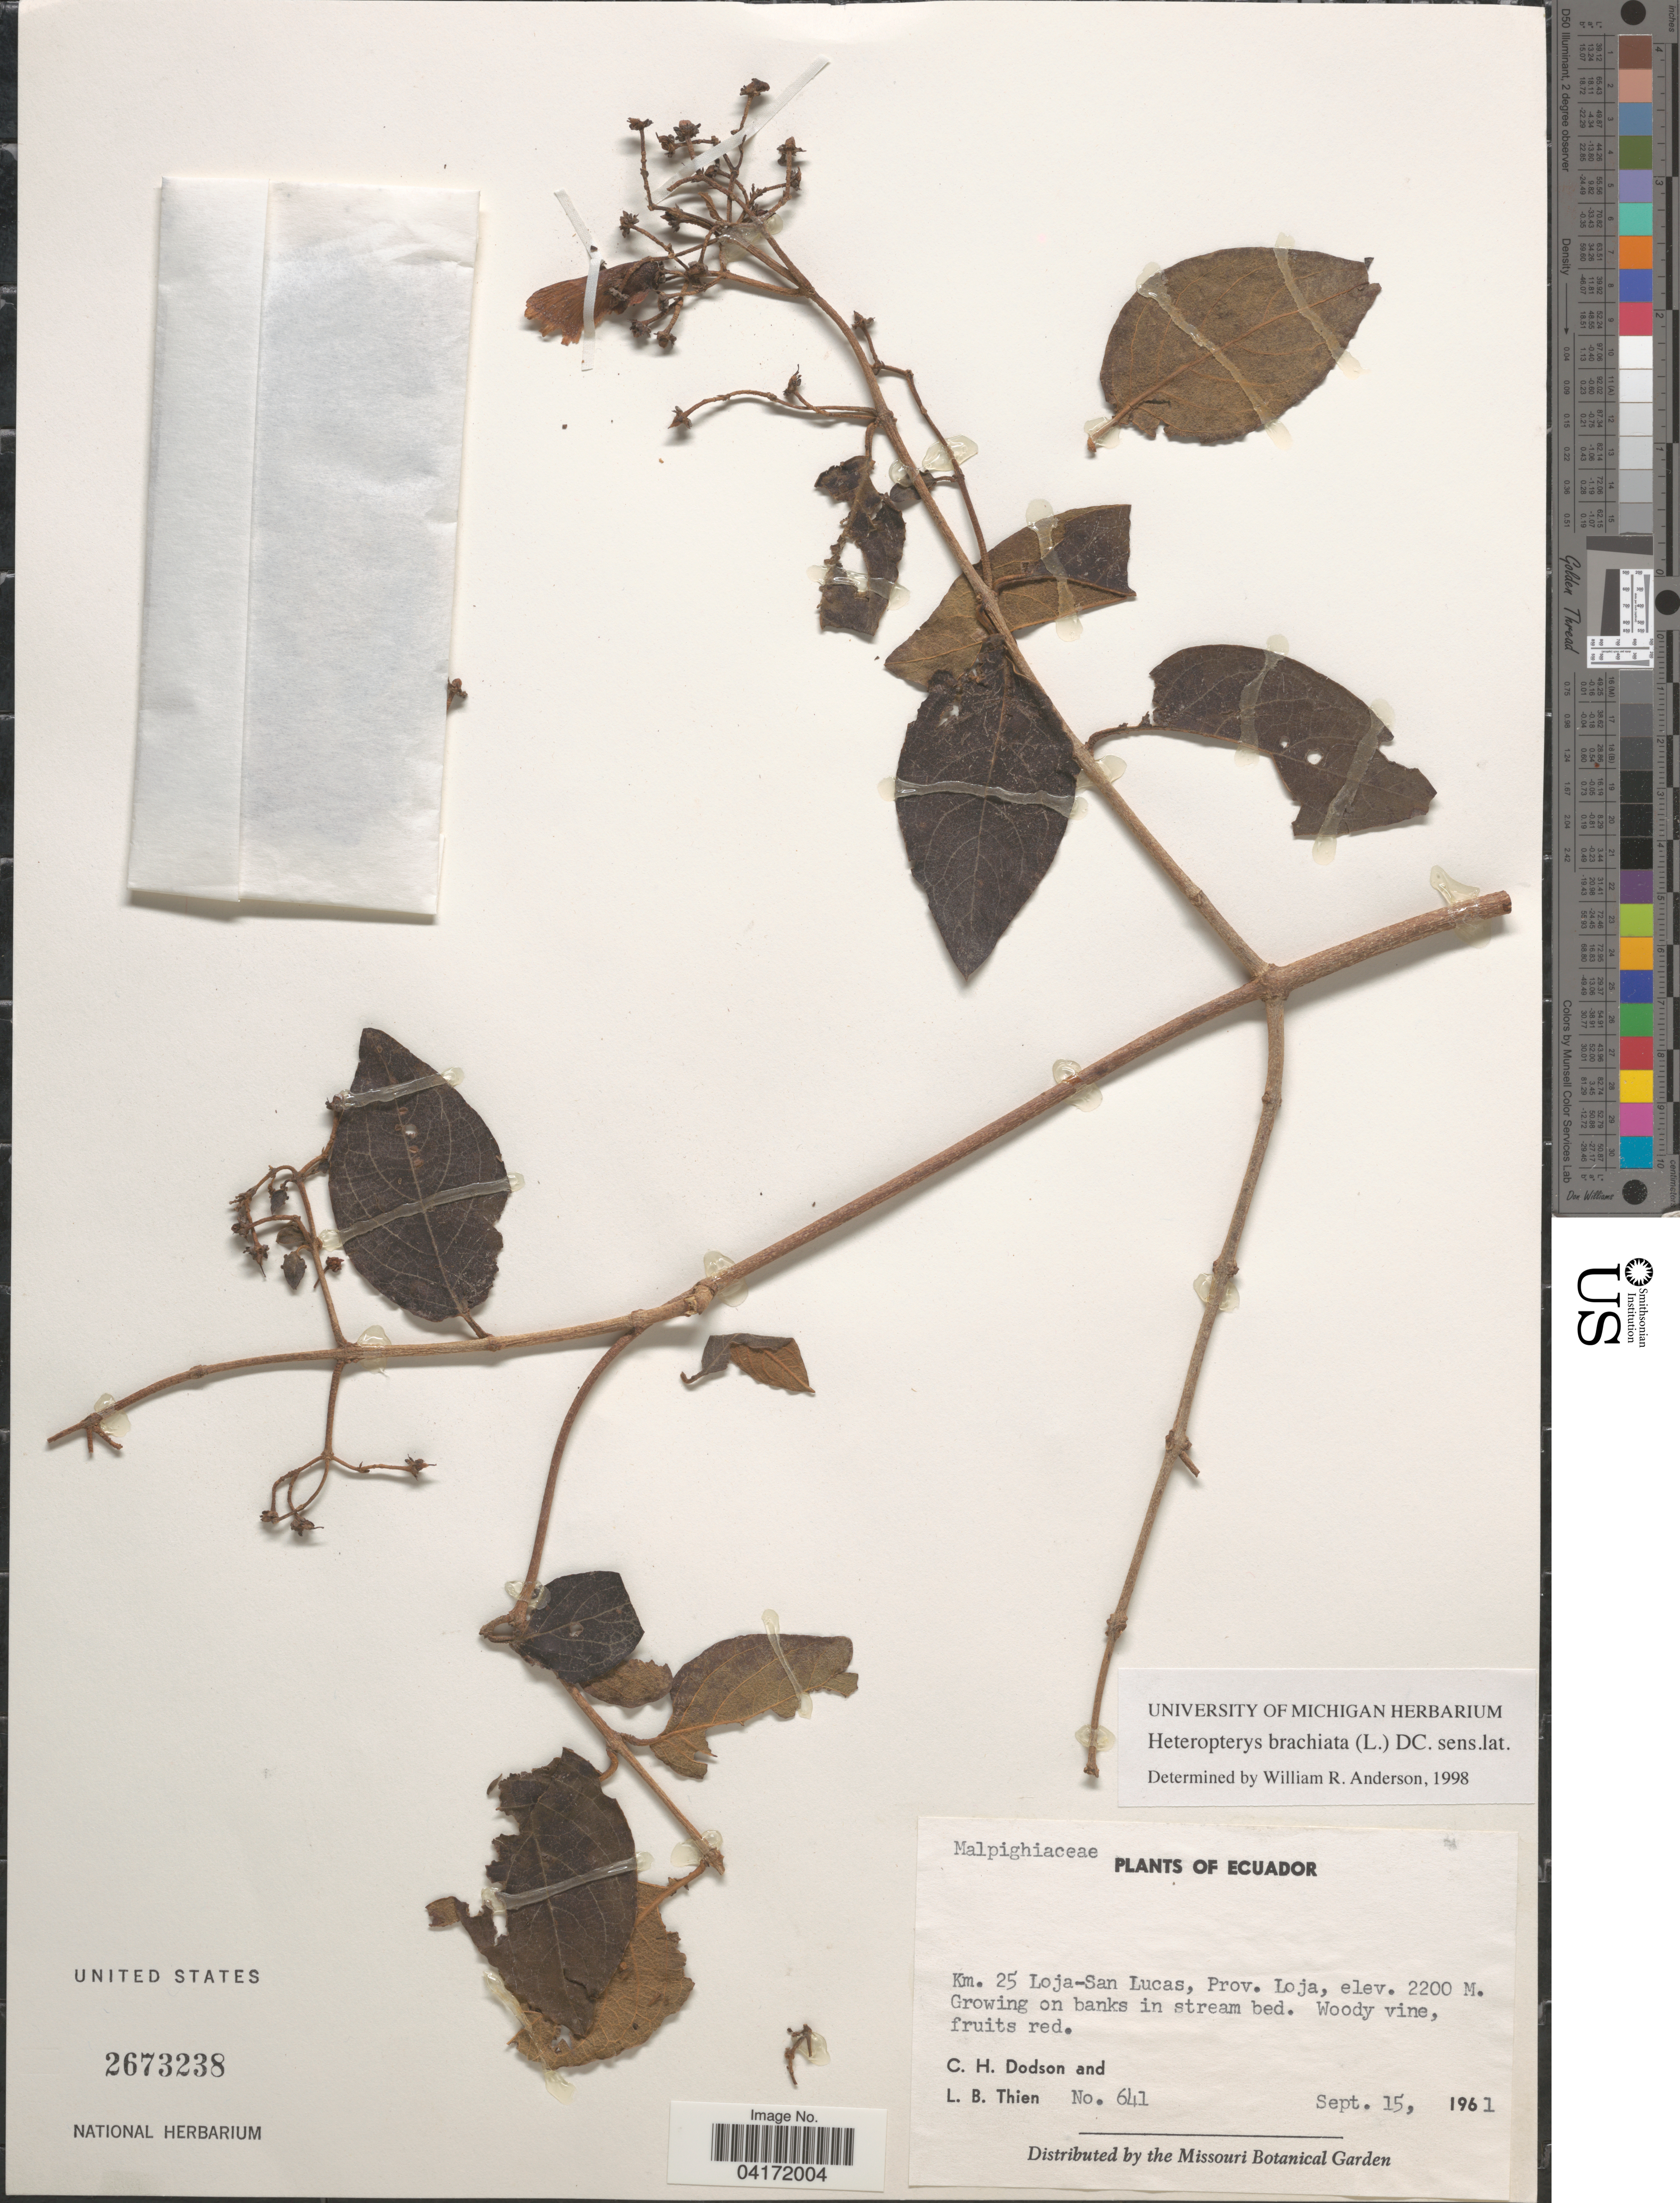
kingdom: Plantae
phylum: Tracheophyta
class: Magnoliopsida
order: Malpighiales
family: Malpighiaceae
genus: Heteropterys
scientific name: Heteropterys brachiata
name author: (L.) DC.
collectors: C. H. Dodson & L. Thien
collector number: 641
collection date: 1961-09-15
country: Ecuador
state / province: Loja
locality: Km. 25 Loja-San Lucas.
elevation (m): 2200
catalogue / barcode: US 2673238